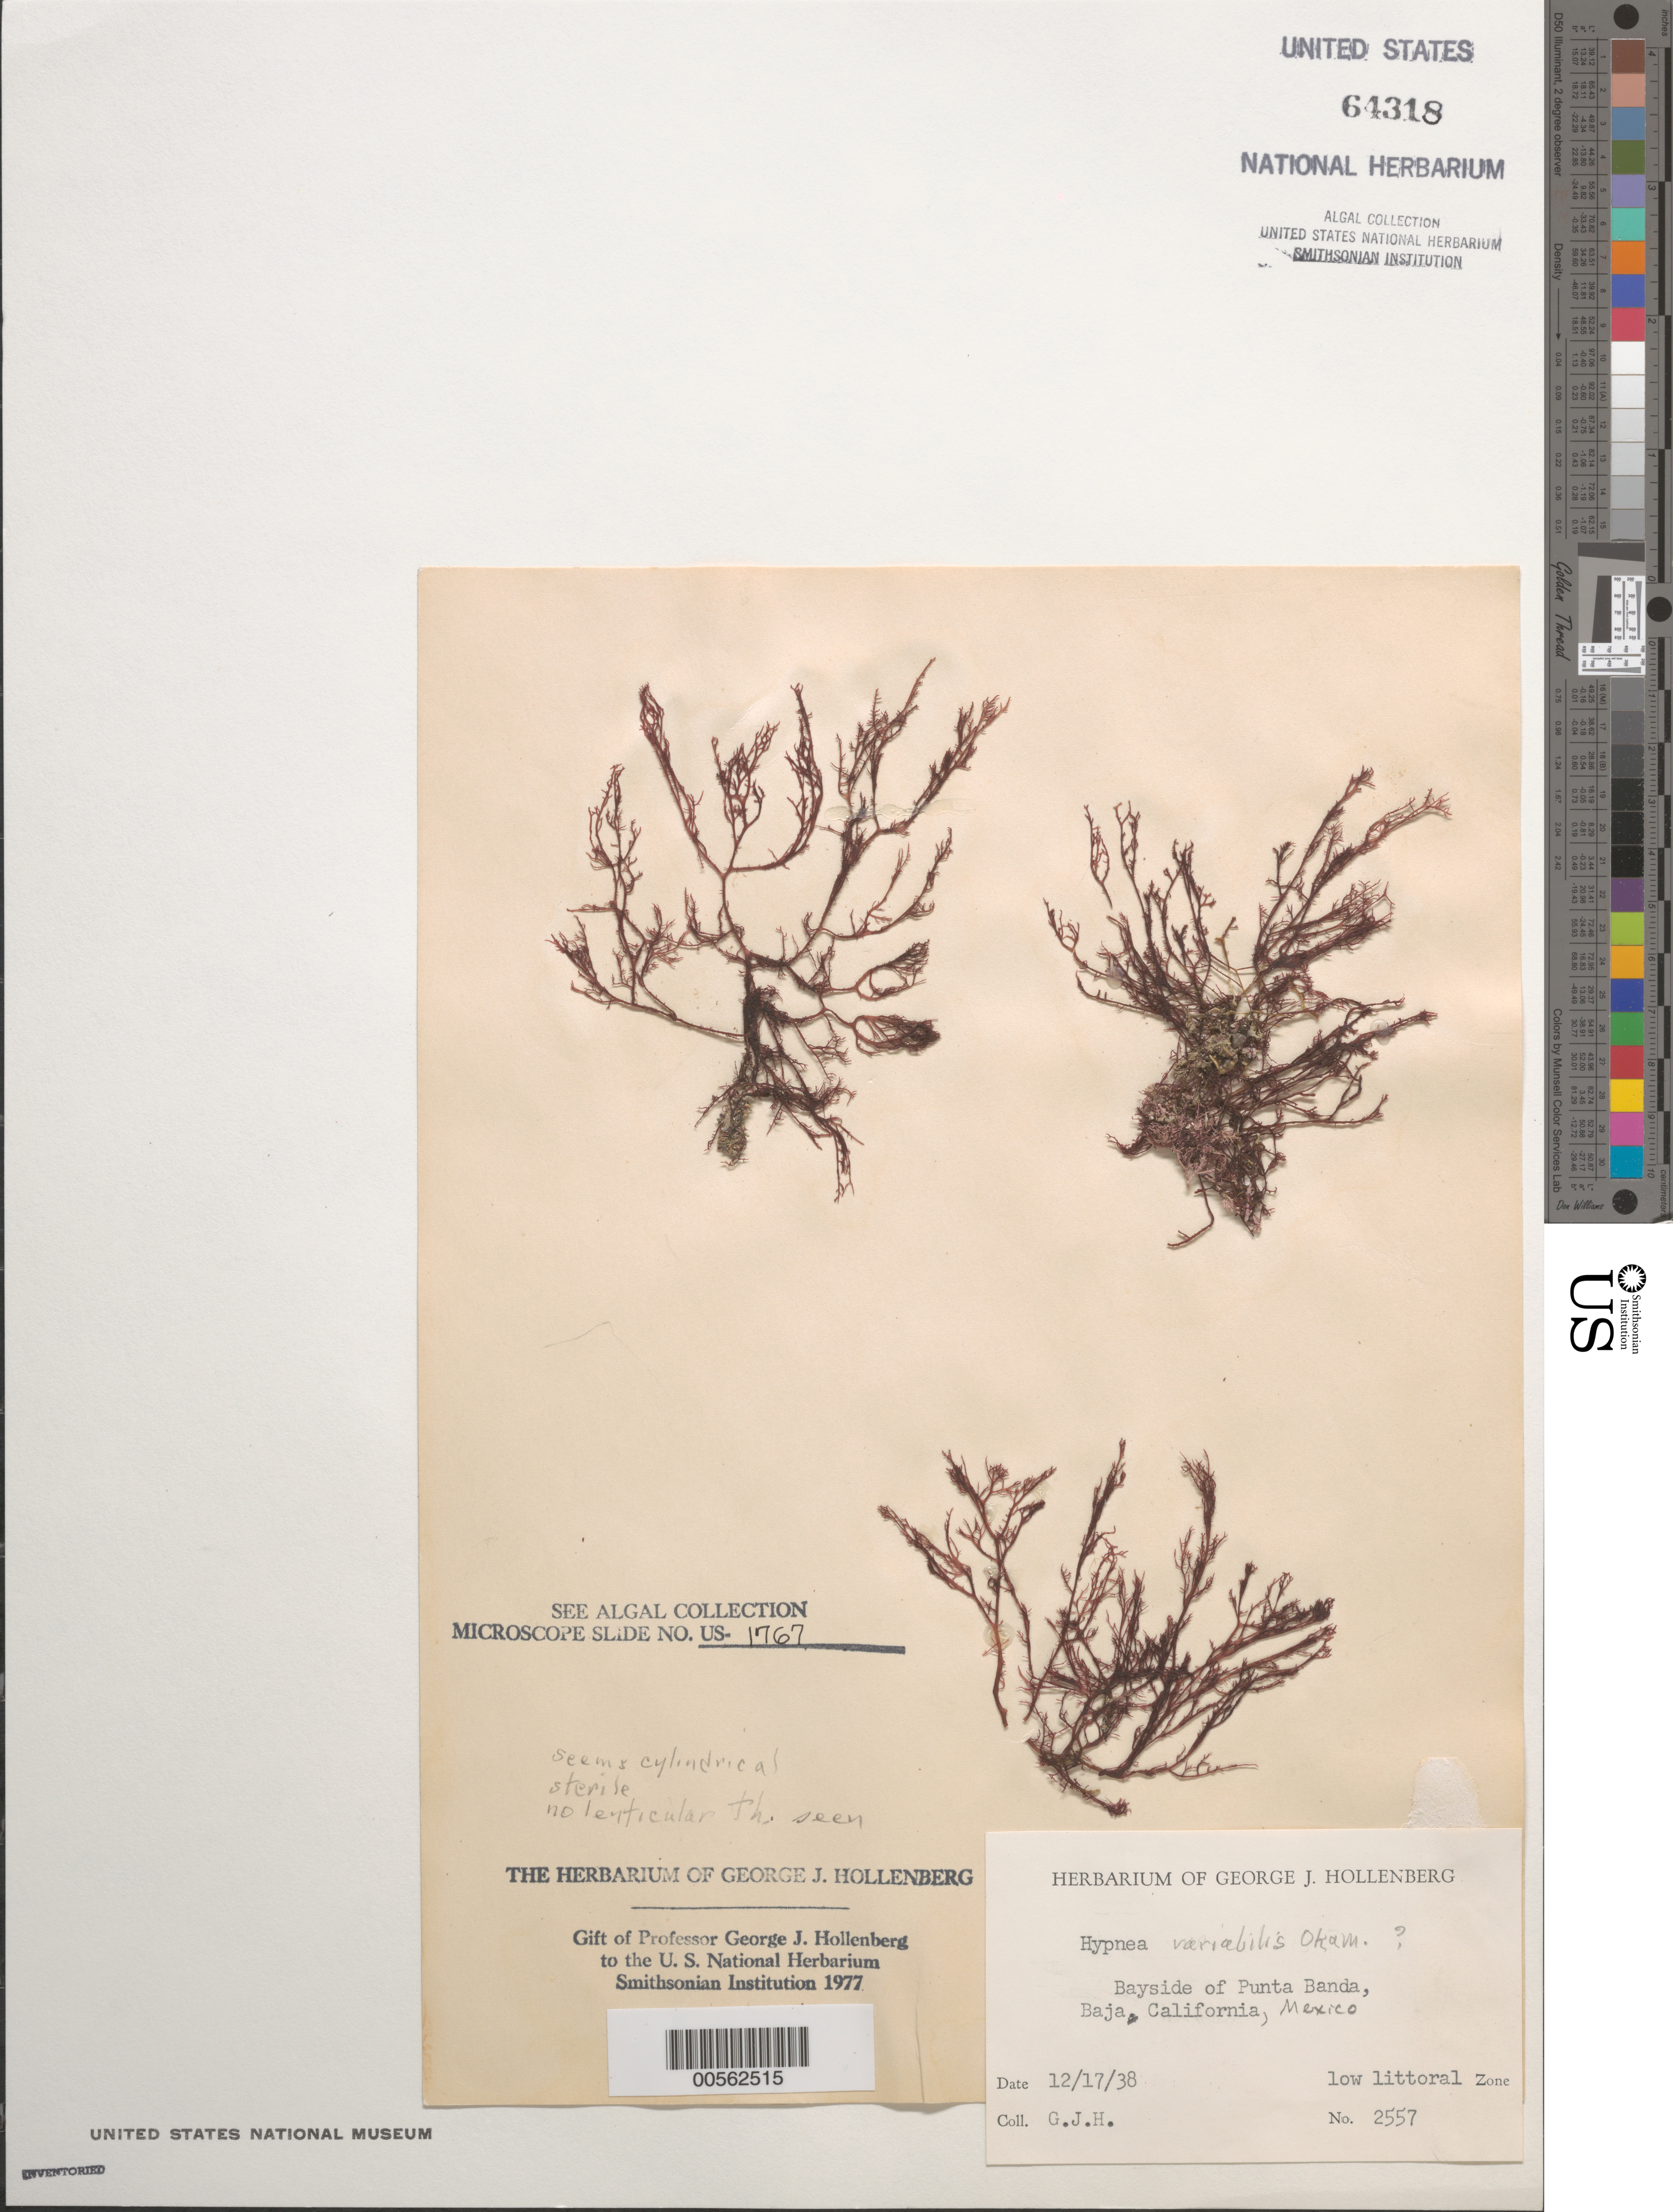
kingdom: Plantae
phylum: Rhodophyta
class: Florideophyceae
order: Gigartinales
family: Cystocloniaceae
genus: Hypnea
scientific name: Hypnea variabilis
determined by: Hollenberg, George J.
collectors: G. Hollenberg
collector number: GJH 2557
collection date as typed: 17 Dec 1938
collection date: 1938-12-17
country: Mexico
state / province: Baja California Norte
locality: Bay side of Punta Banda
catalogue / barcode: US 64318